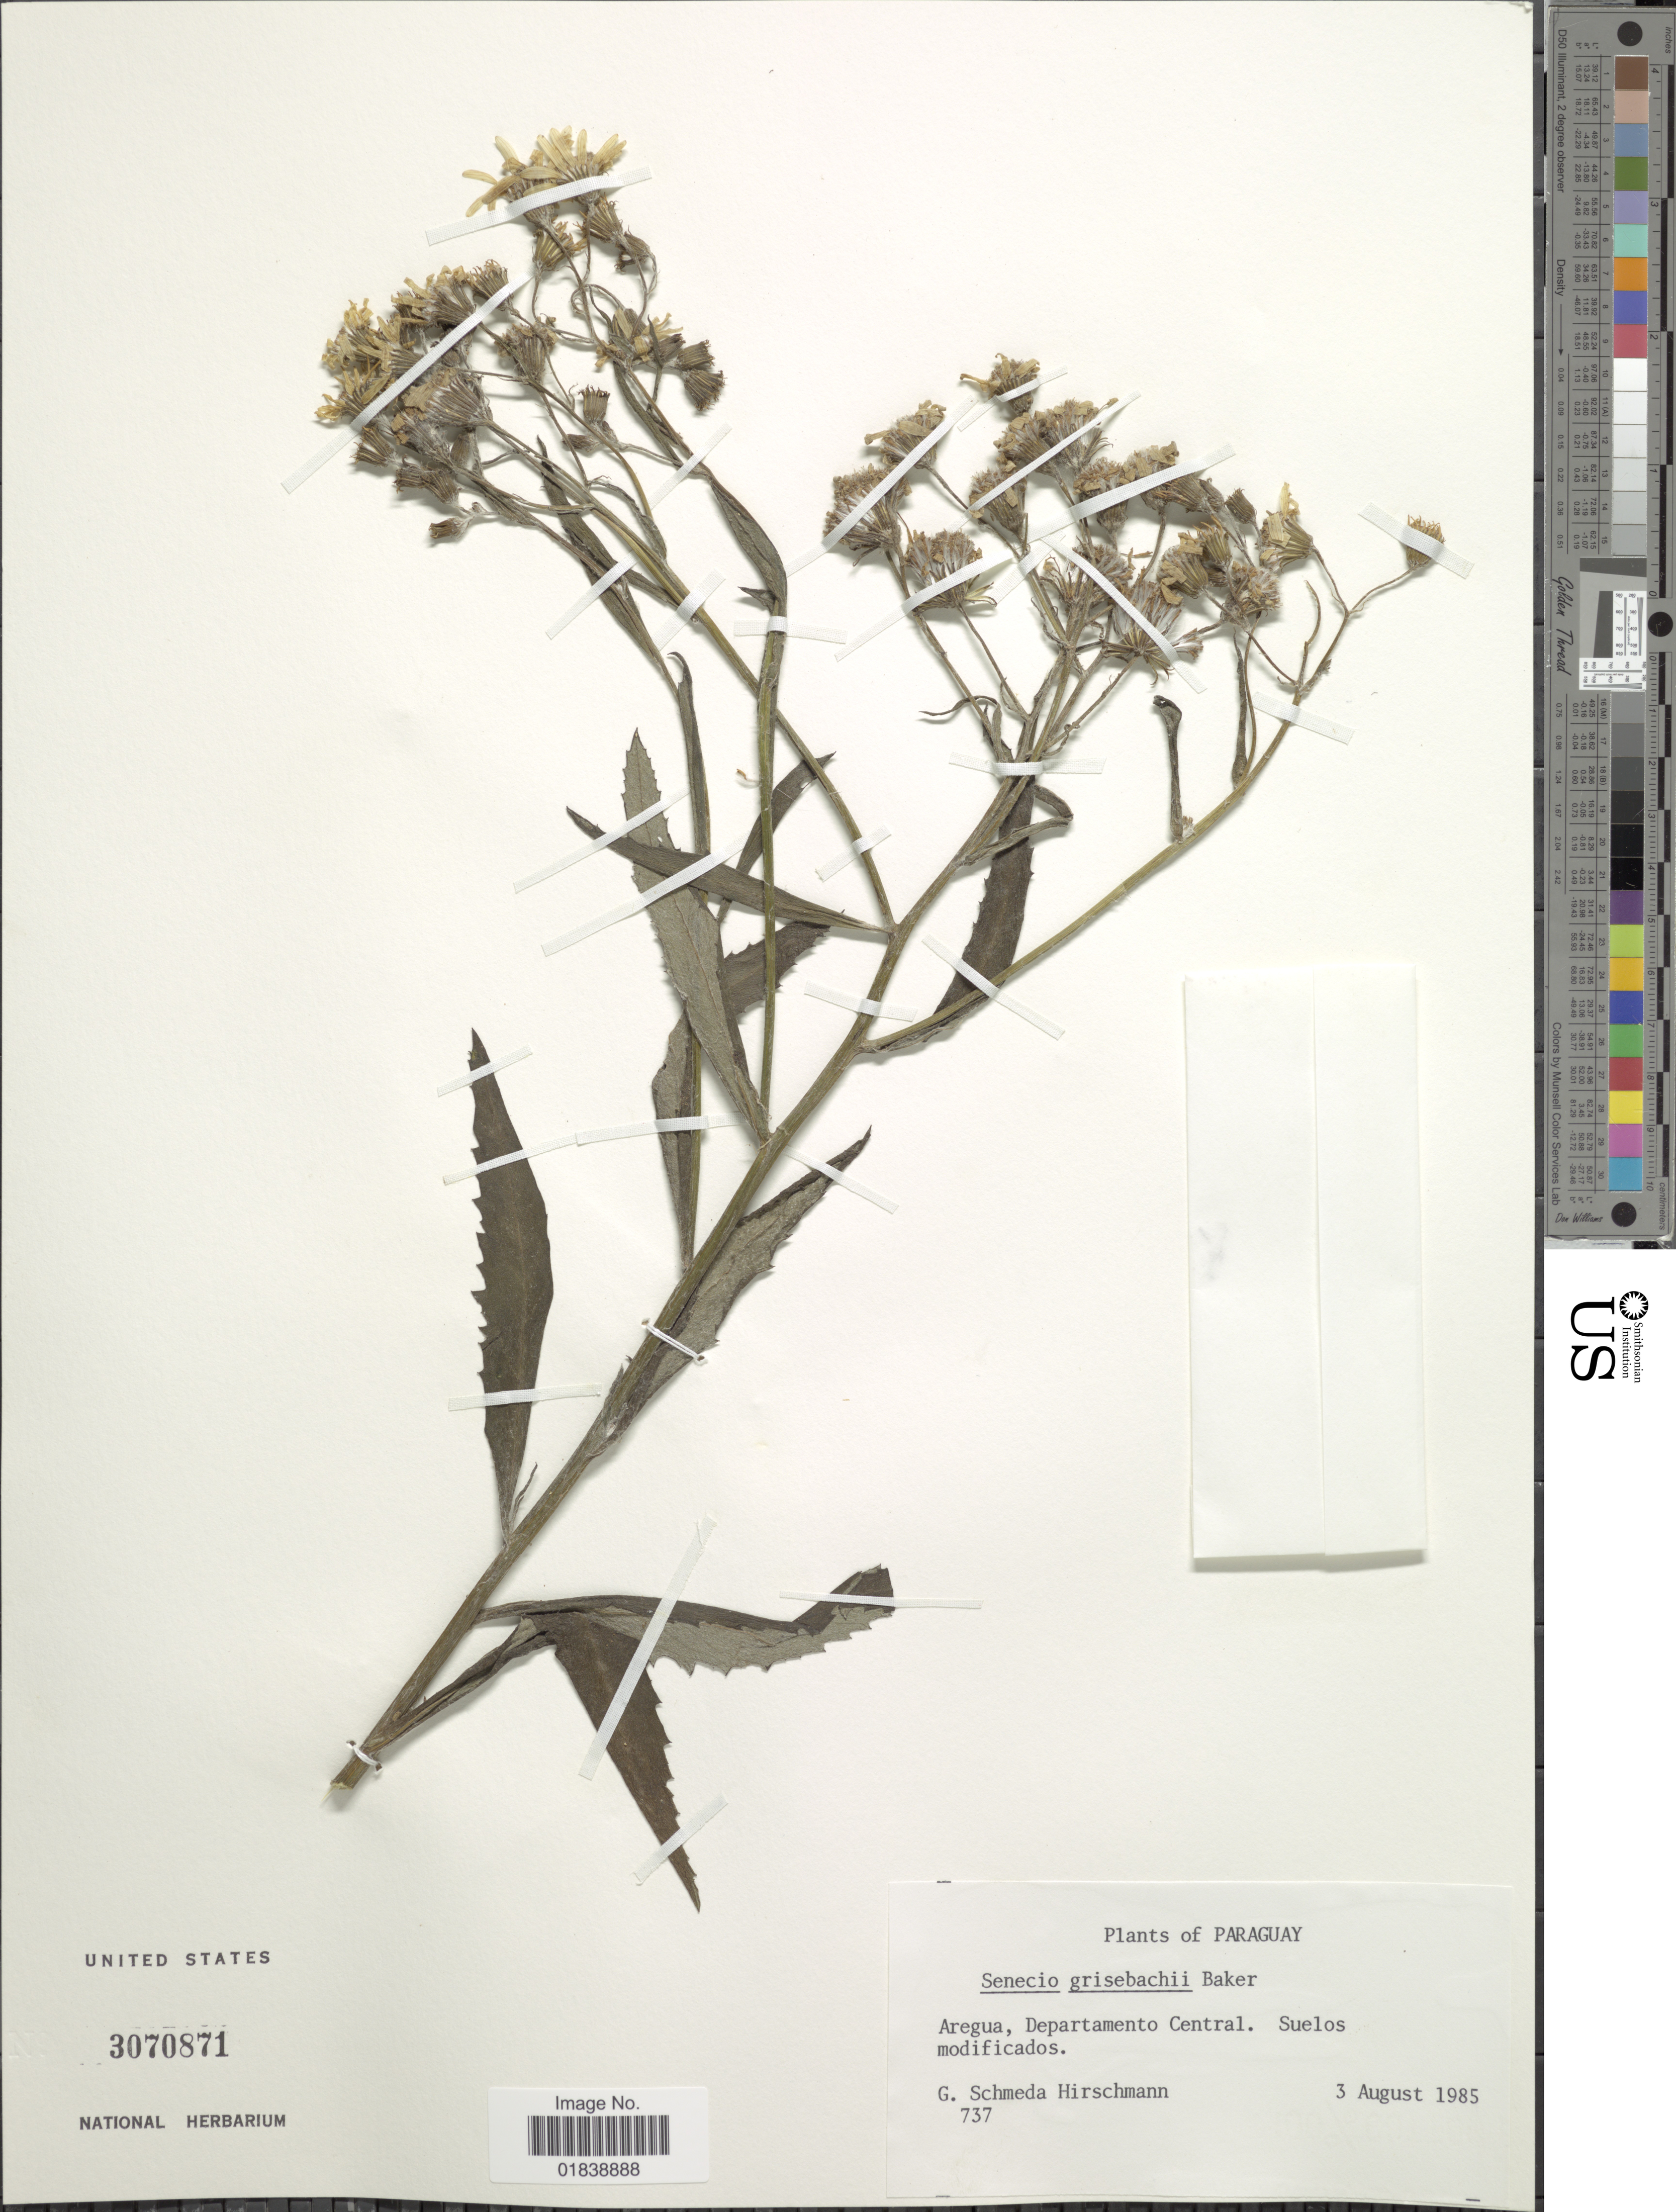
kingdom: Plantae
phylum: Tracheophyta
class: Magnoliopsida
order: Asterales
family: Asteraceae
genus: Senecio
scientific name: Senecio grisebachii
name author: Baker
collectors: G. Hirschmann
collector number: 737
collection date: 1985-08-03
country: Paraguay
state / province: Central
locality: Aregua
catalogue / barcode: US 3070871